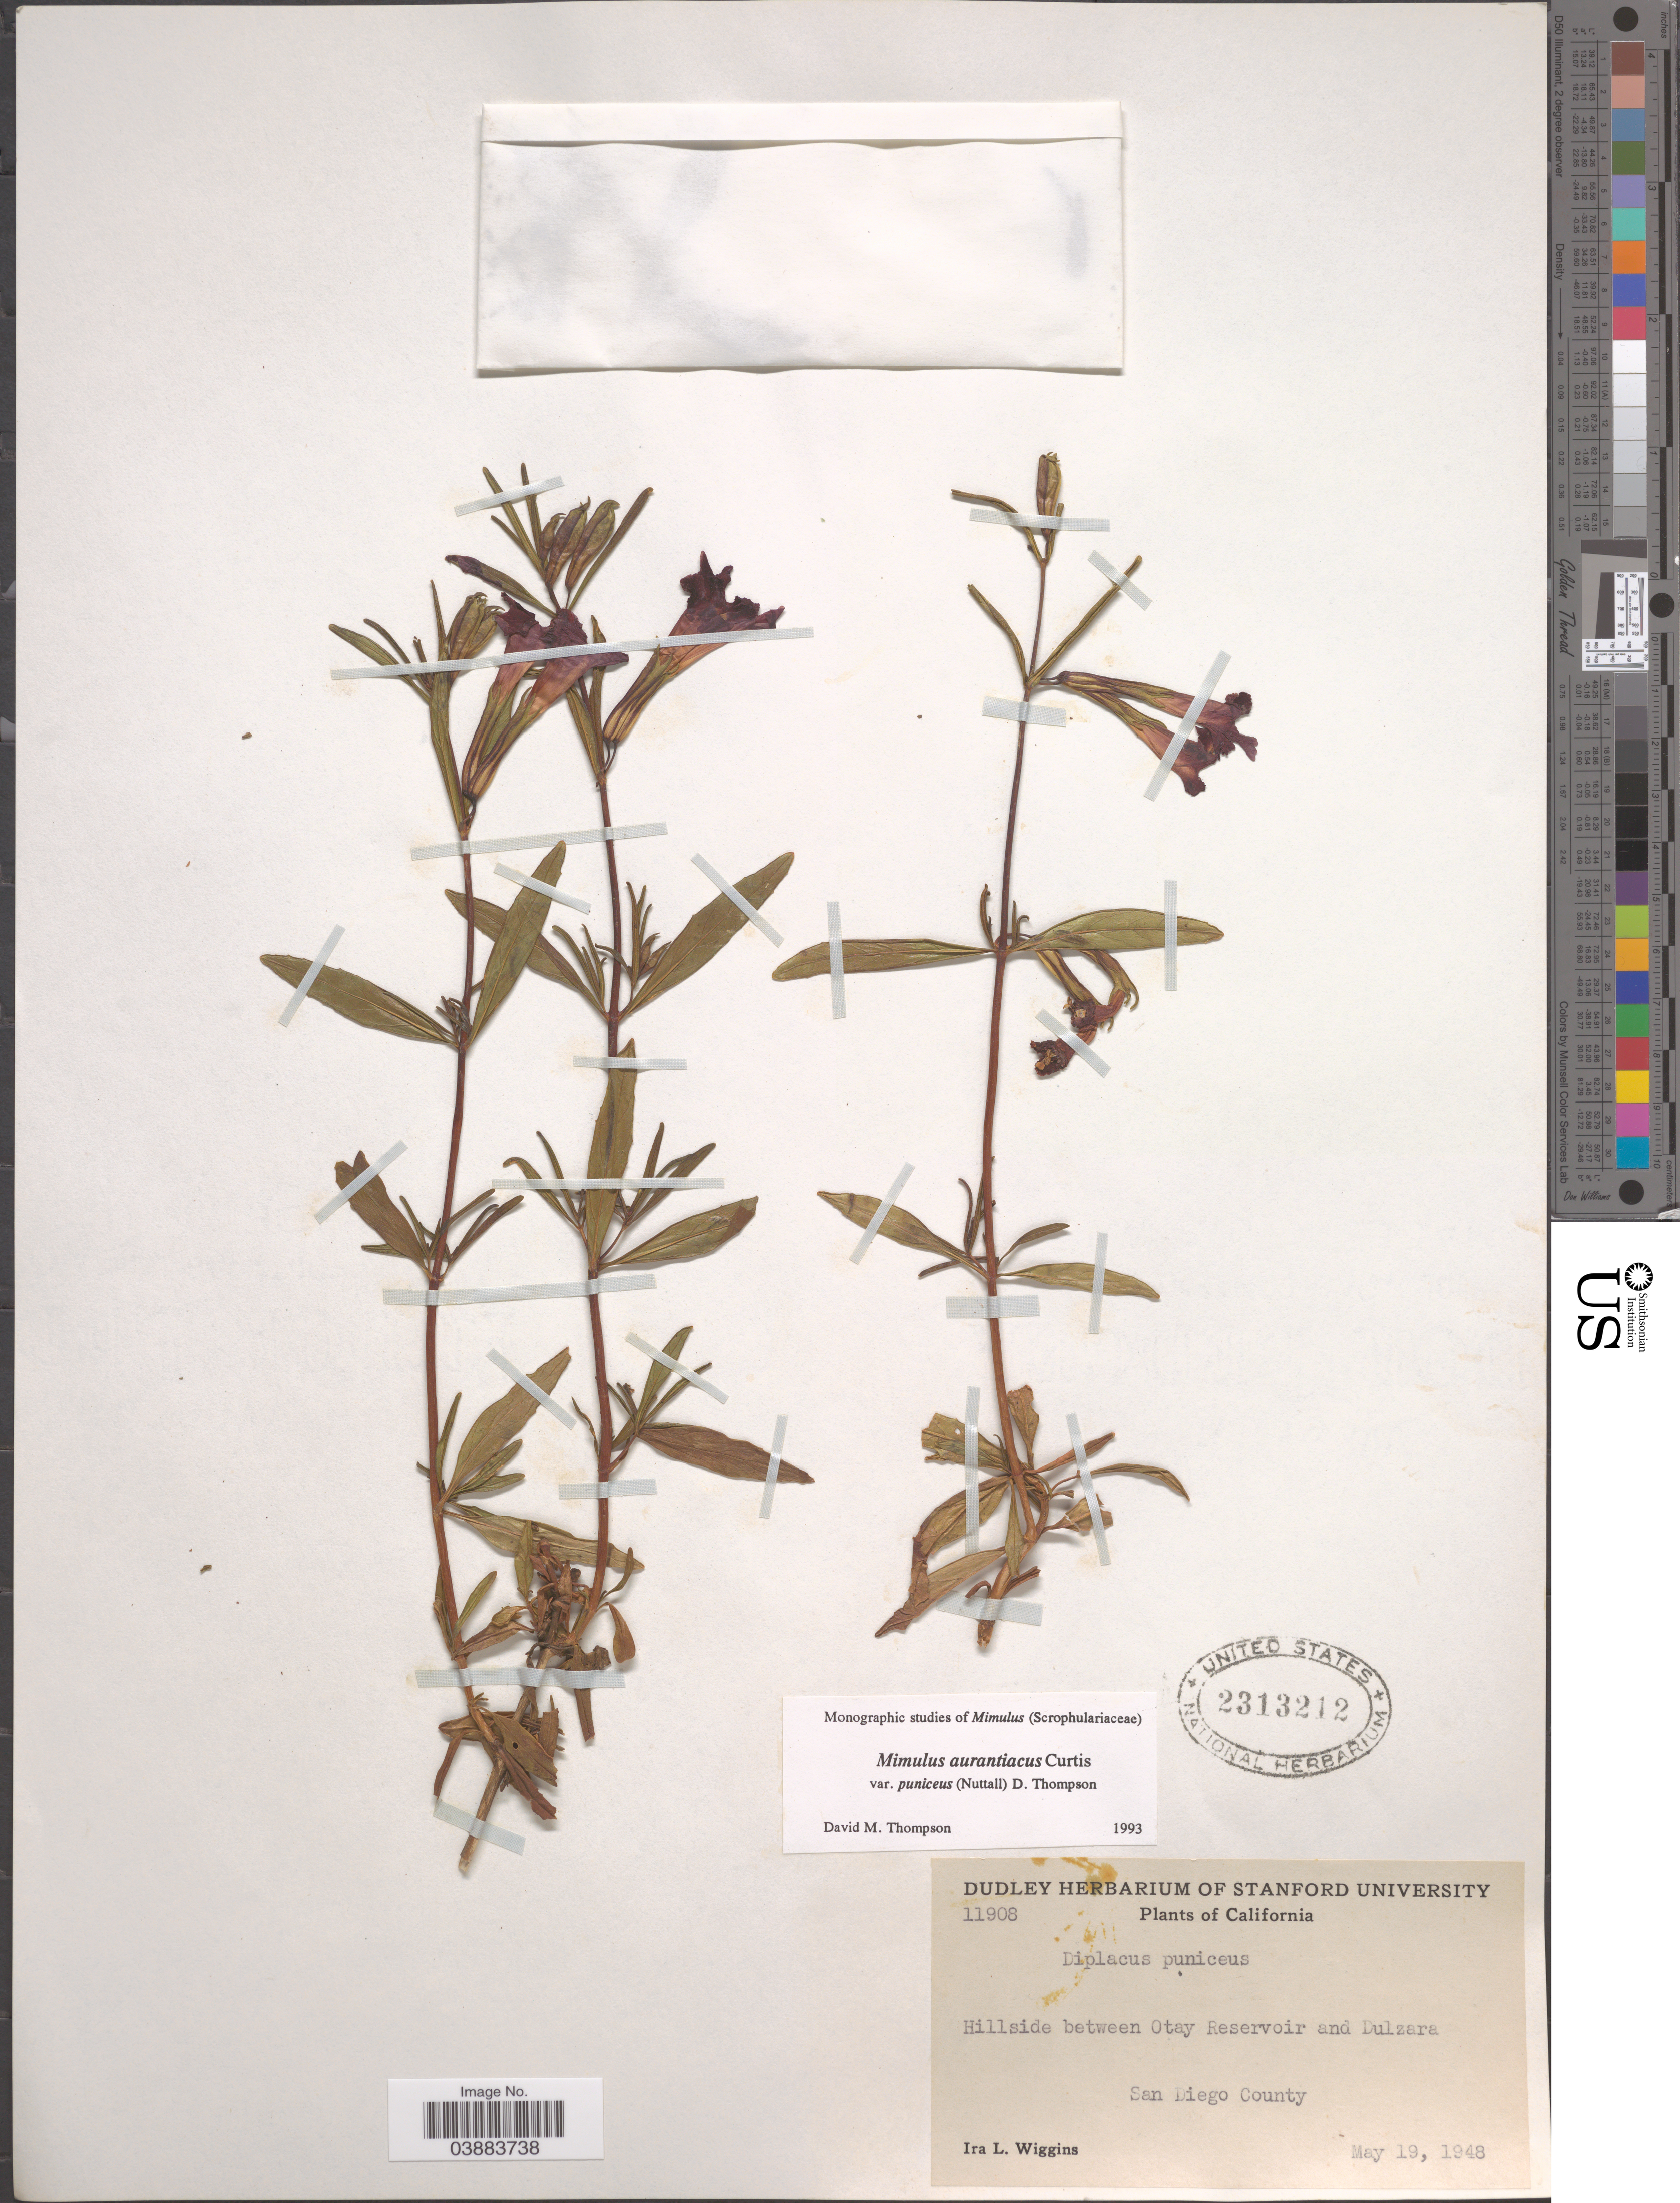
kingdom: Plantae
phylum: Tracheophyta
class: Magnoliopsida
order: Lamiales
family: Phrymaceae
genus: Diplacus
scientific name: Diplacus aurantiacus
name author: (Curtis) Jeps.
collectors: I. L. Wiggins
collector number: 11908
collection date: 1948-05-19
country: United States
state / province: California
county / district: San Diego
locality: Hillside between Otay Reservoir and Dulzara. San Diego County.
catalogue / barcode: US 2313212